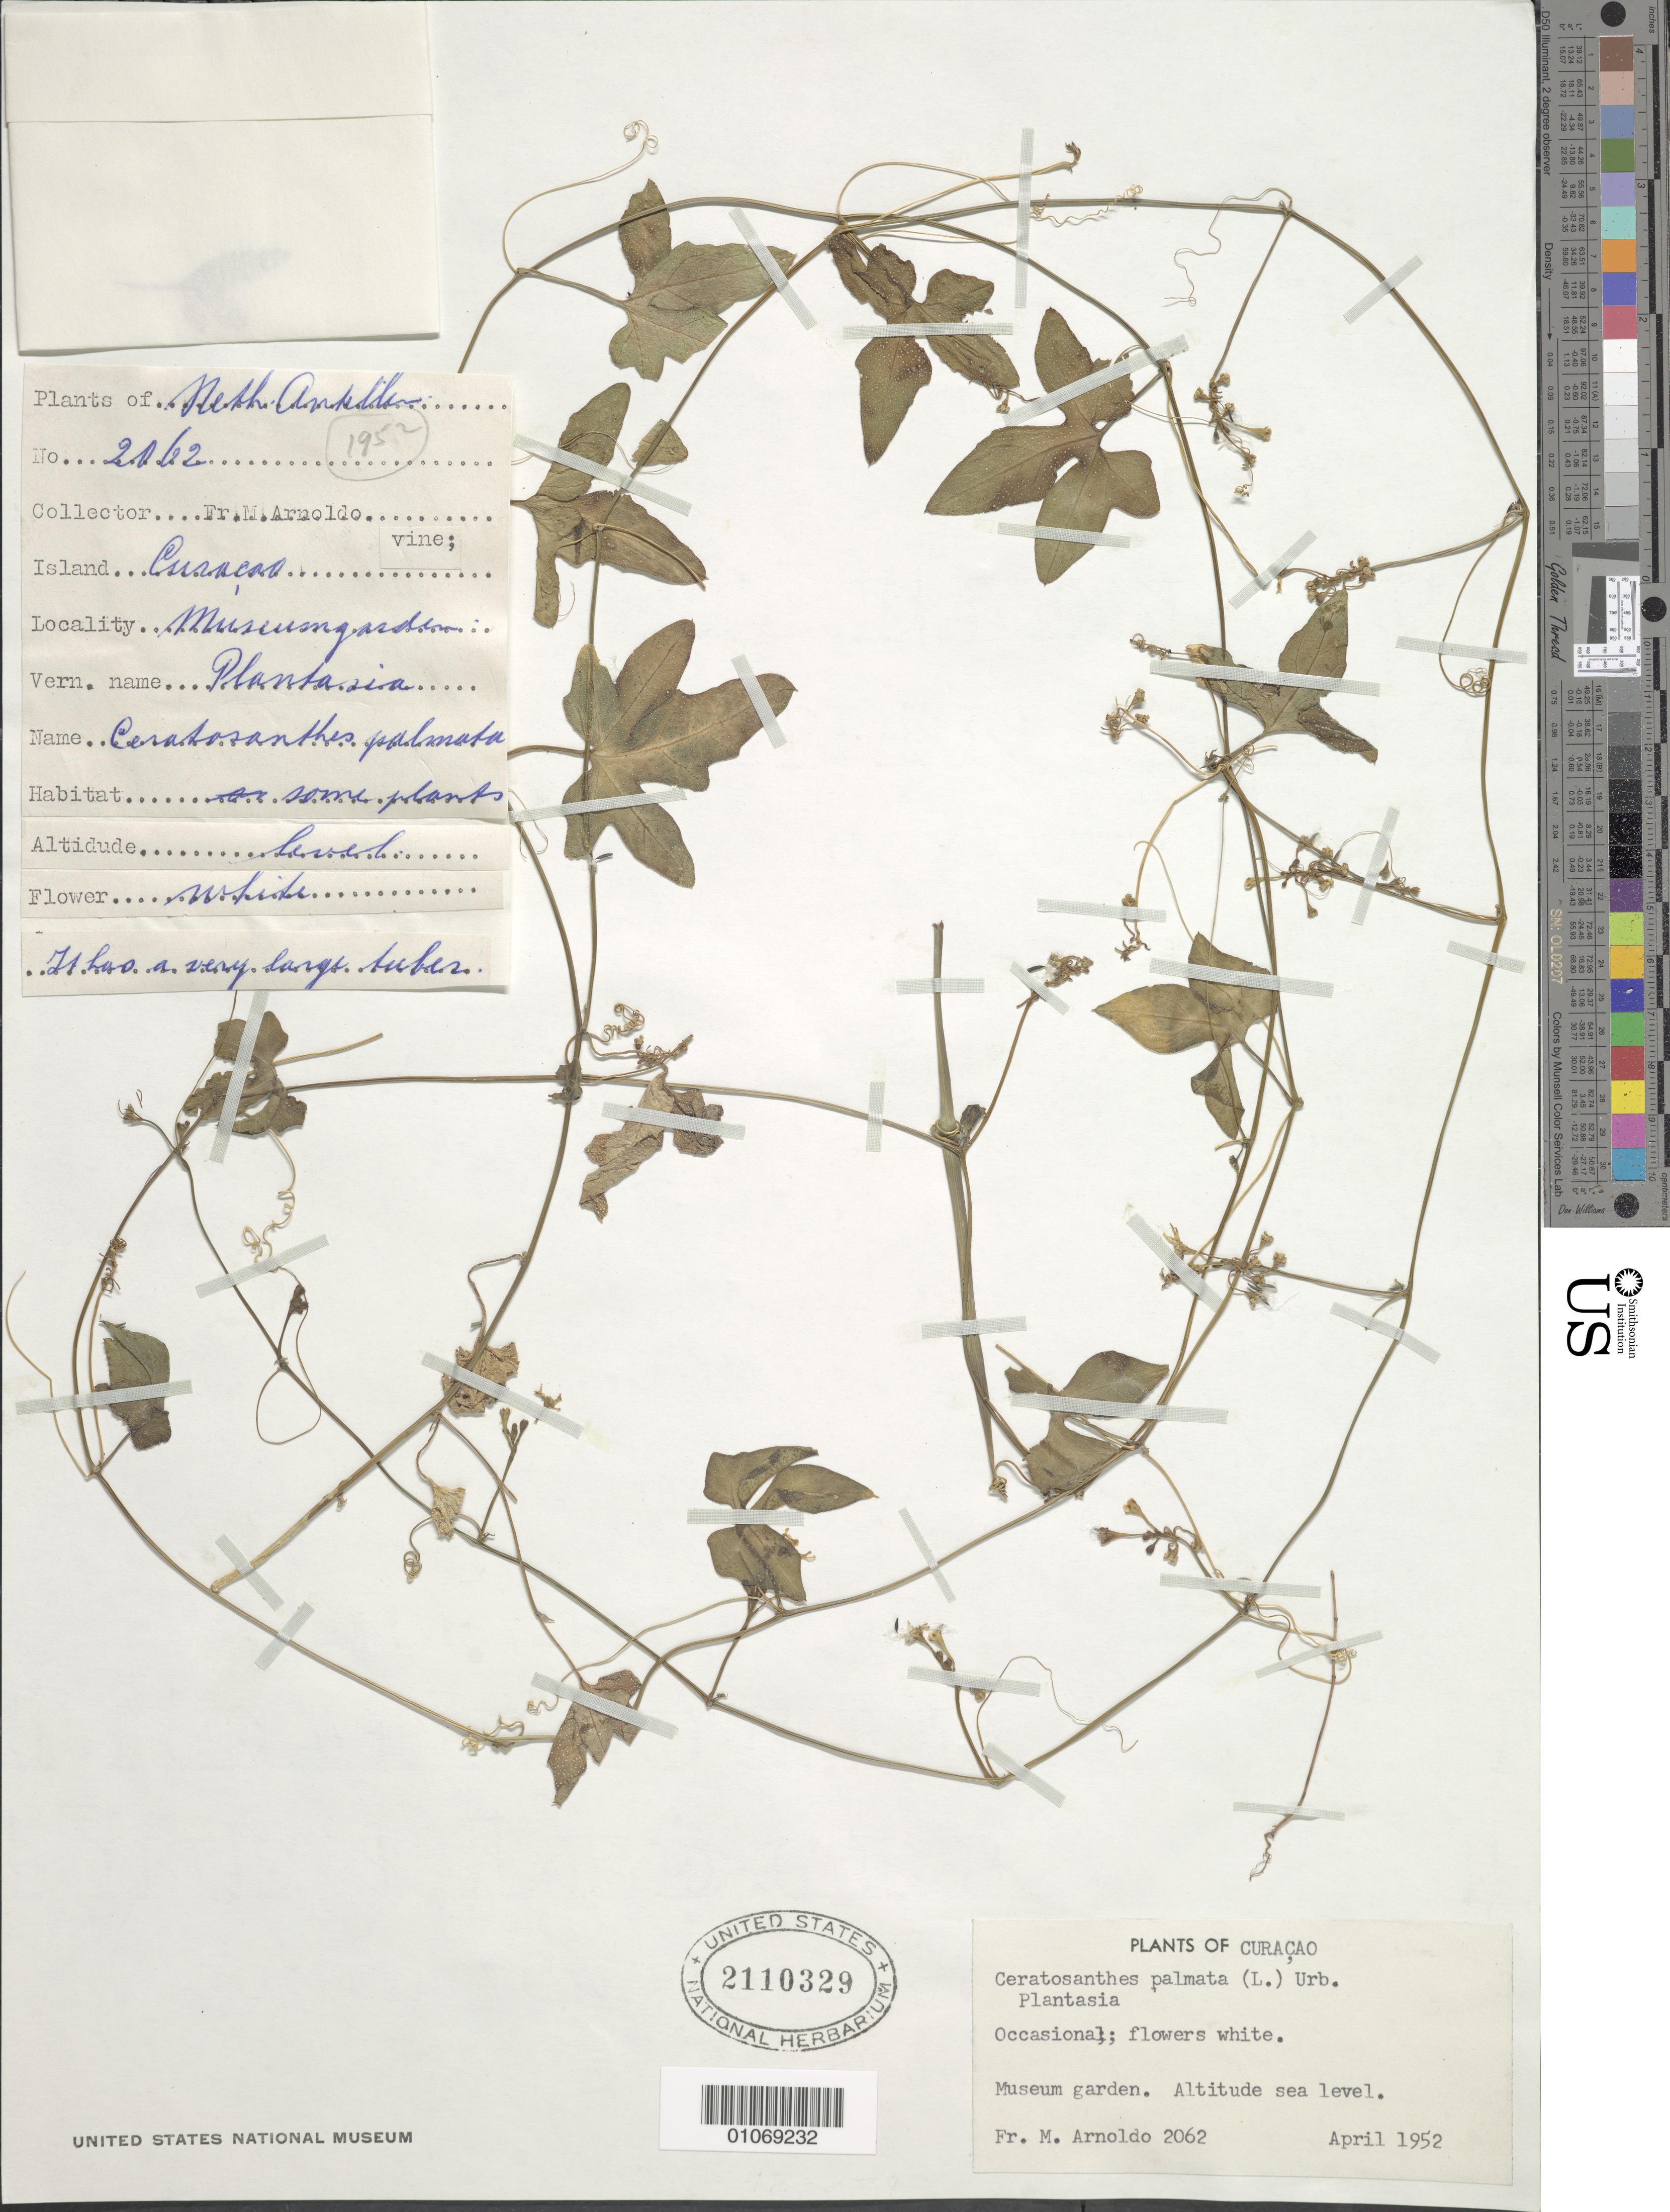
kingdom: Plantae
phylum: Tracheophyta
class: Magnoliopsida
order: Cucurbitales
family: Cucurbitaceae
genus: Ceratosanthes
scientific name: Ceratosanthes palmata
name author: (L.) Urb.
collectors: N. Arnoldo-Broeders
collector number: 2062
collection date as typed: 01 Apr 1952 to 30 Apr 1952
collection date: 1952-04-01/1952-04-30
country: Curaçao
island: Curaçao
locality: Museum garden.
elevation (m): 0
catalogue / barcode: US 2110329